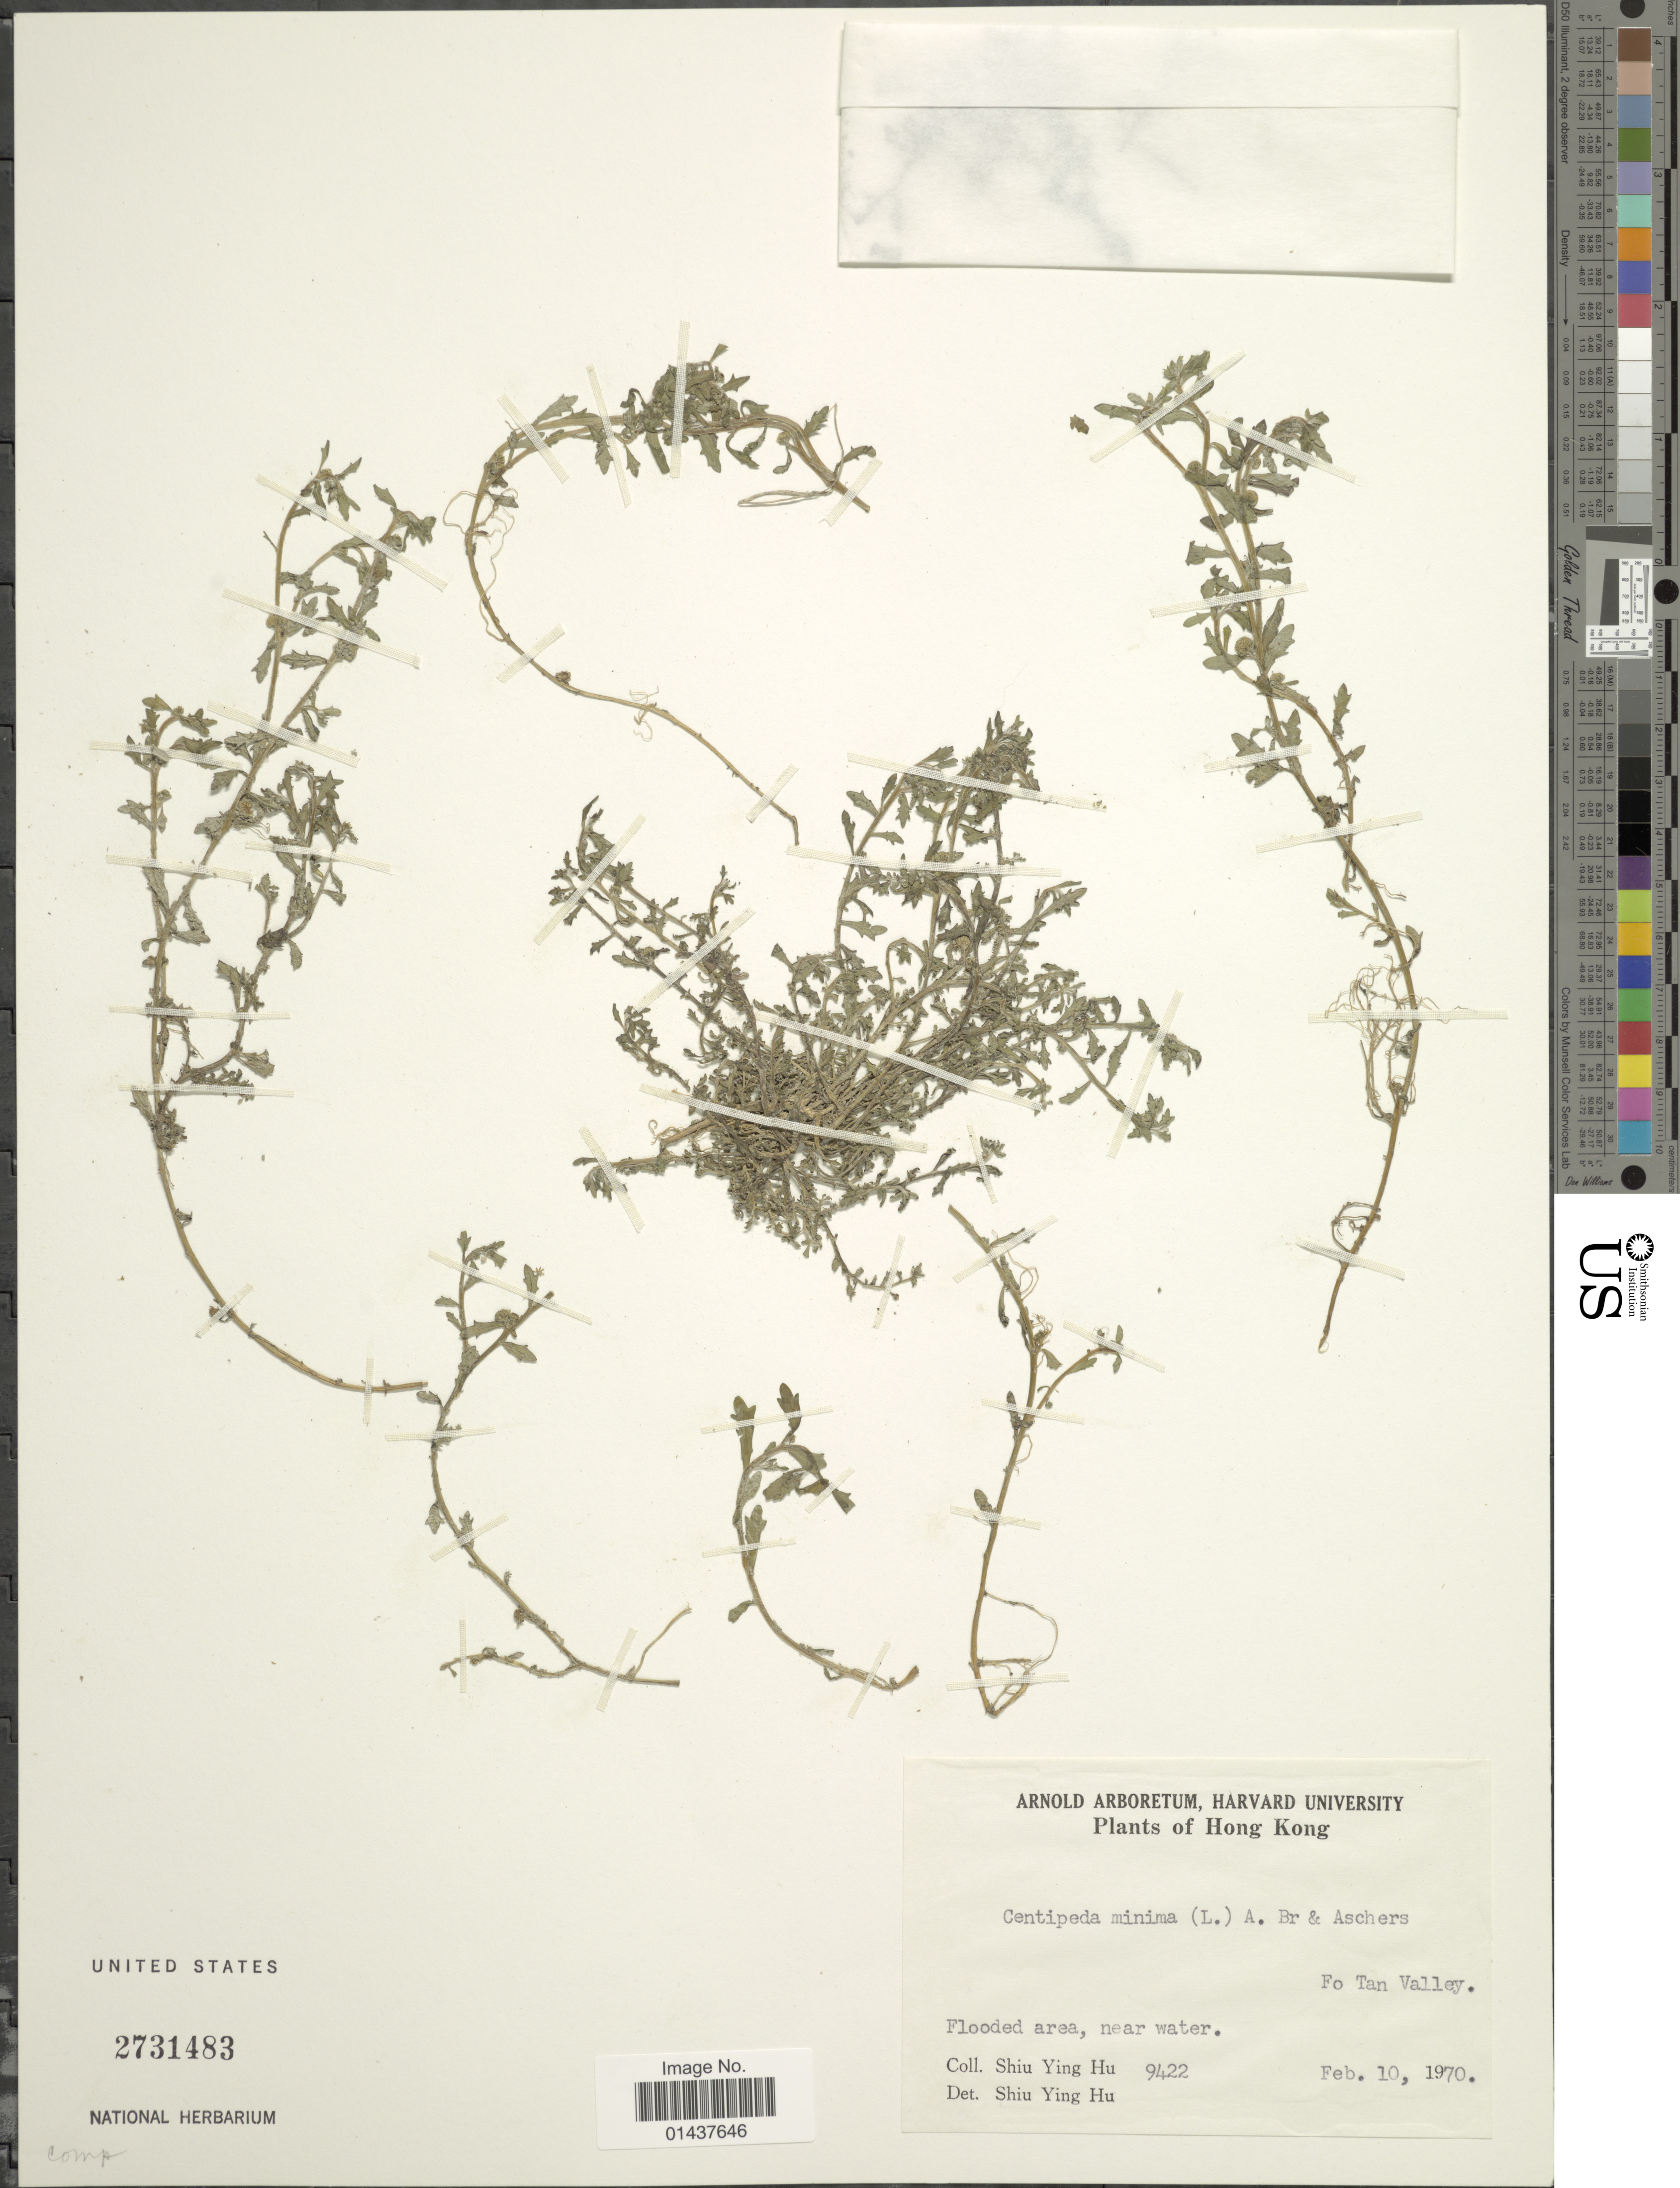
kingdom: Plantae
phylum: Tracheophyta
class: Magnoliopsida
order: Asterales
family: Asteraceae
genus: Centipeda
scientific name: Centipeda minima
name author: (L.) A. Braun & Asch.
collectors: S. Y. Hu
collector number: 9422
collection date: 1970-02-10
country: China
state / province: Hong Kong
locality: Fo Tan Valley, Flooded area, near water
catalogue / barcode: US 2731483